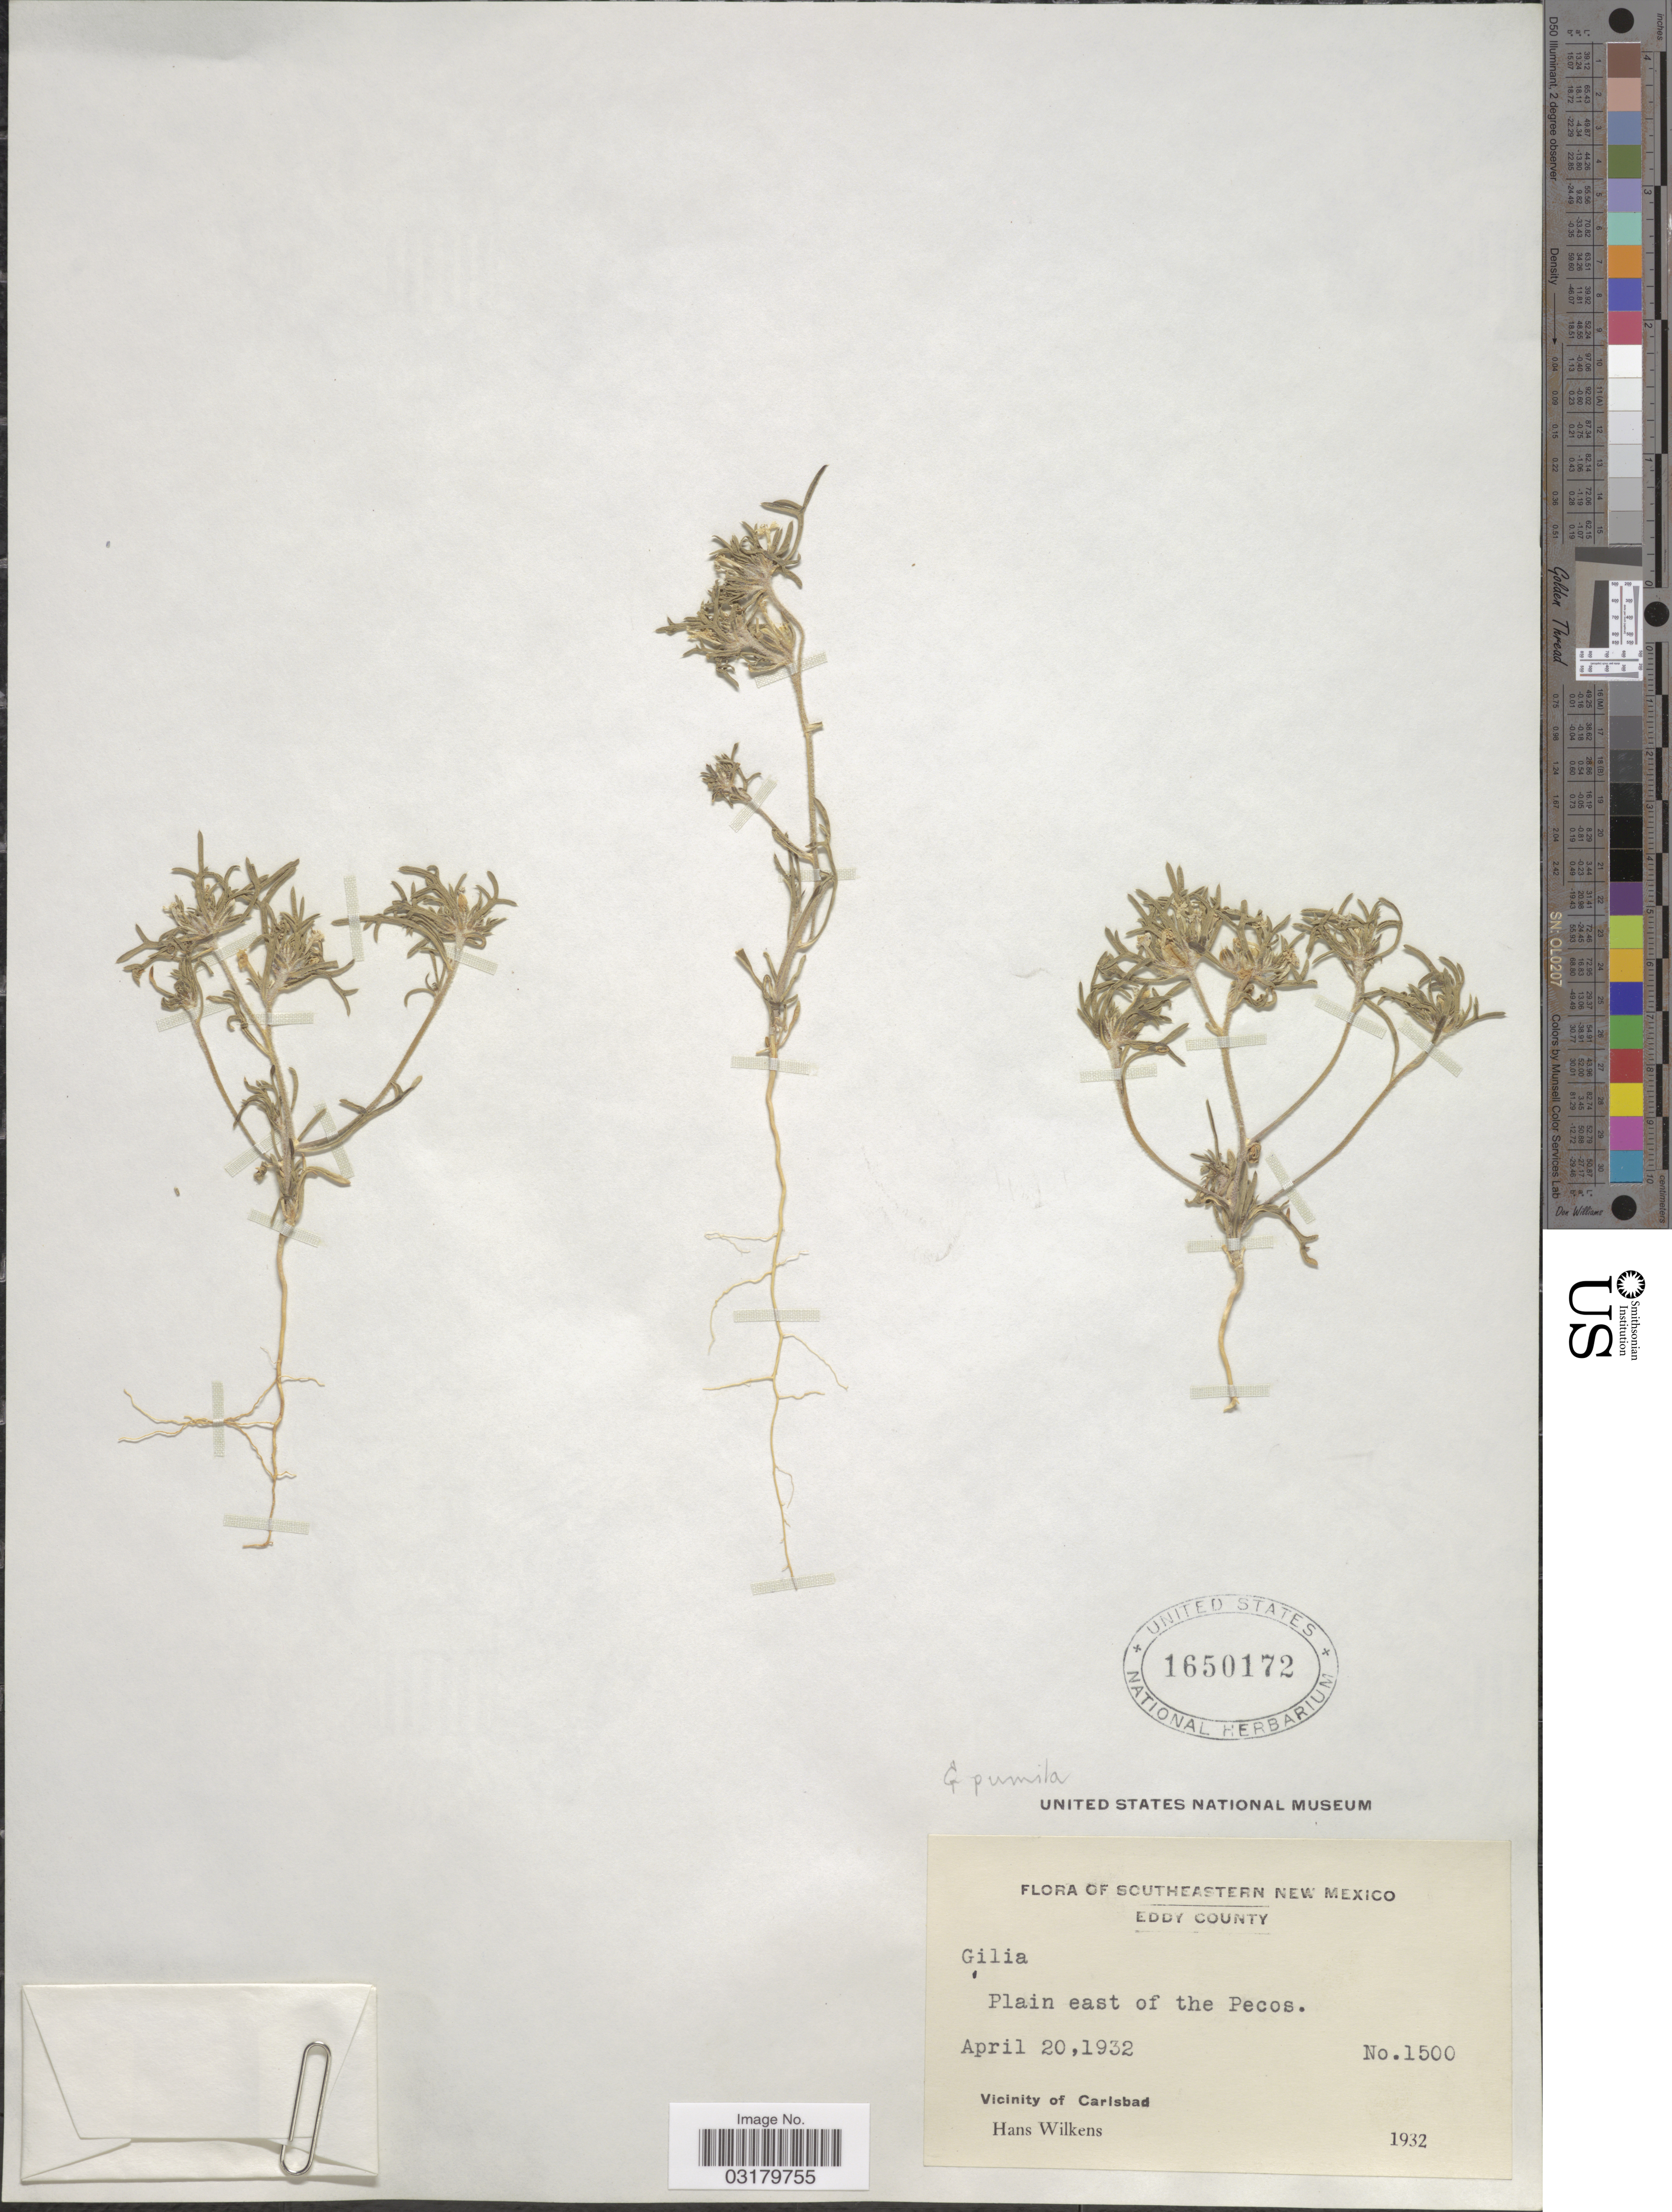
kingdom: Plantae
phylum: Tracheophyta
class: Magnoliopsida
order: Ericales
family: Polemoniaceae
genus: Ipomopsis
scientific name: Ipomopsis pumila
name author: (Nutt.) V.E. Grant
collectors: H. Wilkens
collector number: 1500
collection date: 1932-04-20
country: United States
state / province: New Mexico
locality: Southeastern New Mexico. Eddy County. Plain east of the Pecos. Vicinity of Carlsbad.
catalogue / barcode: US 1650172